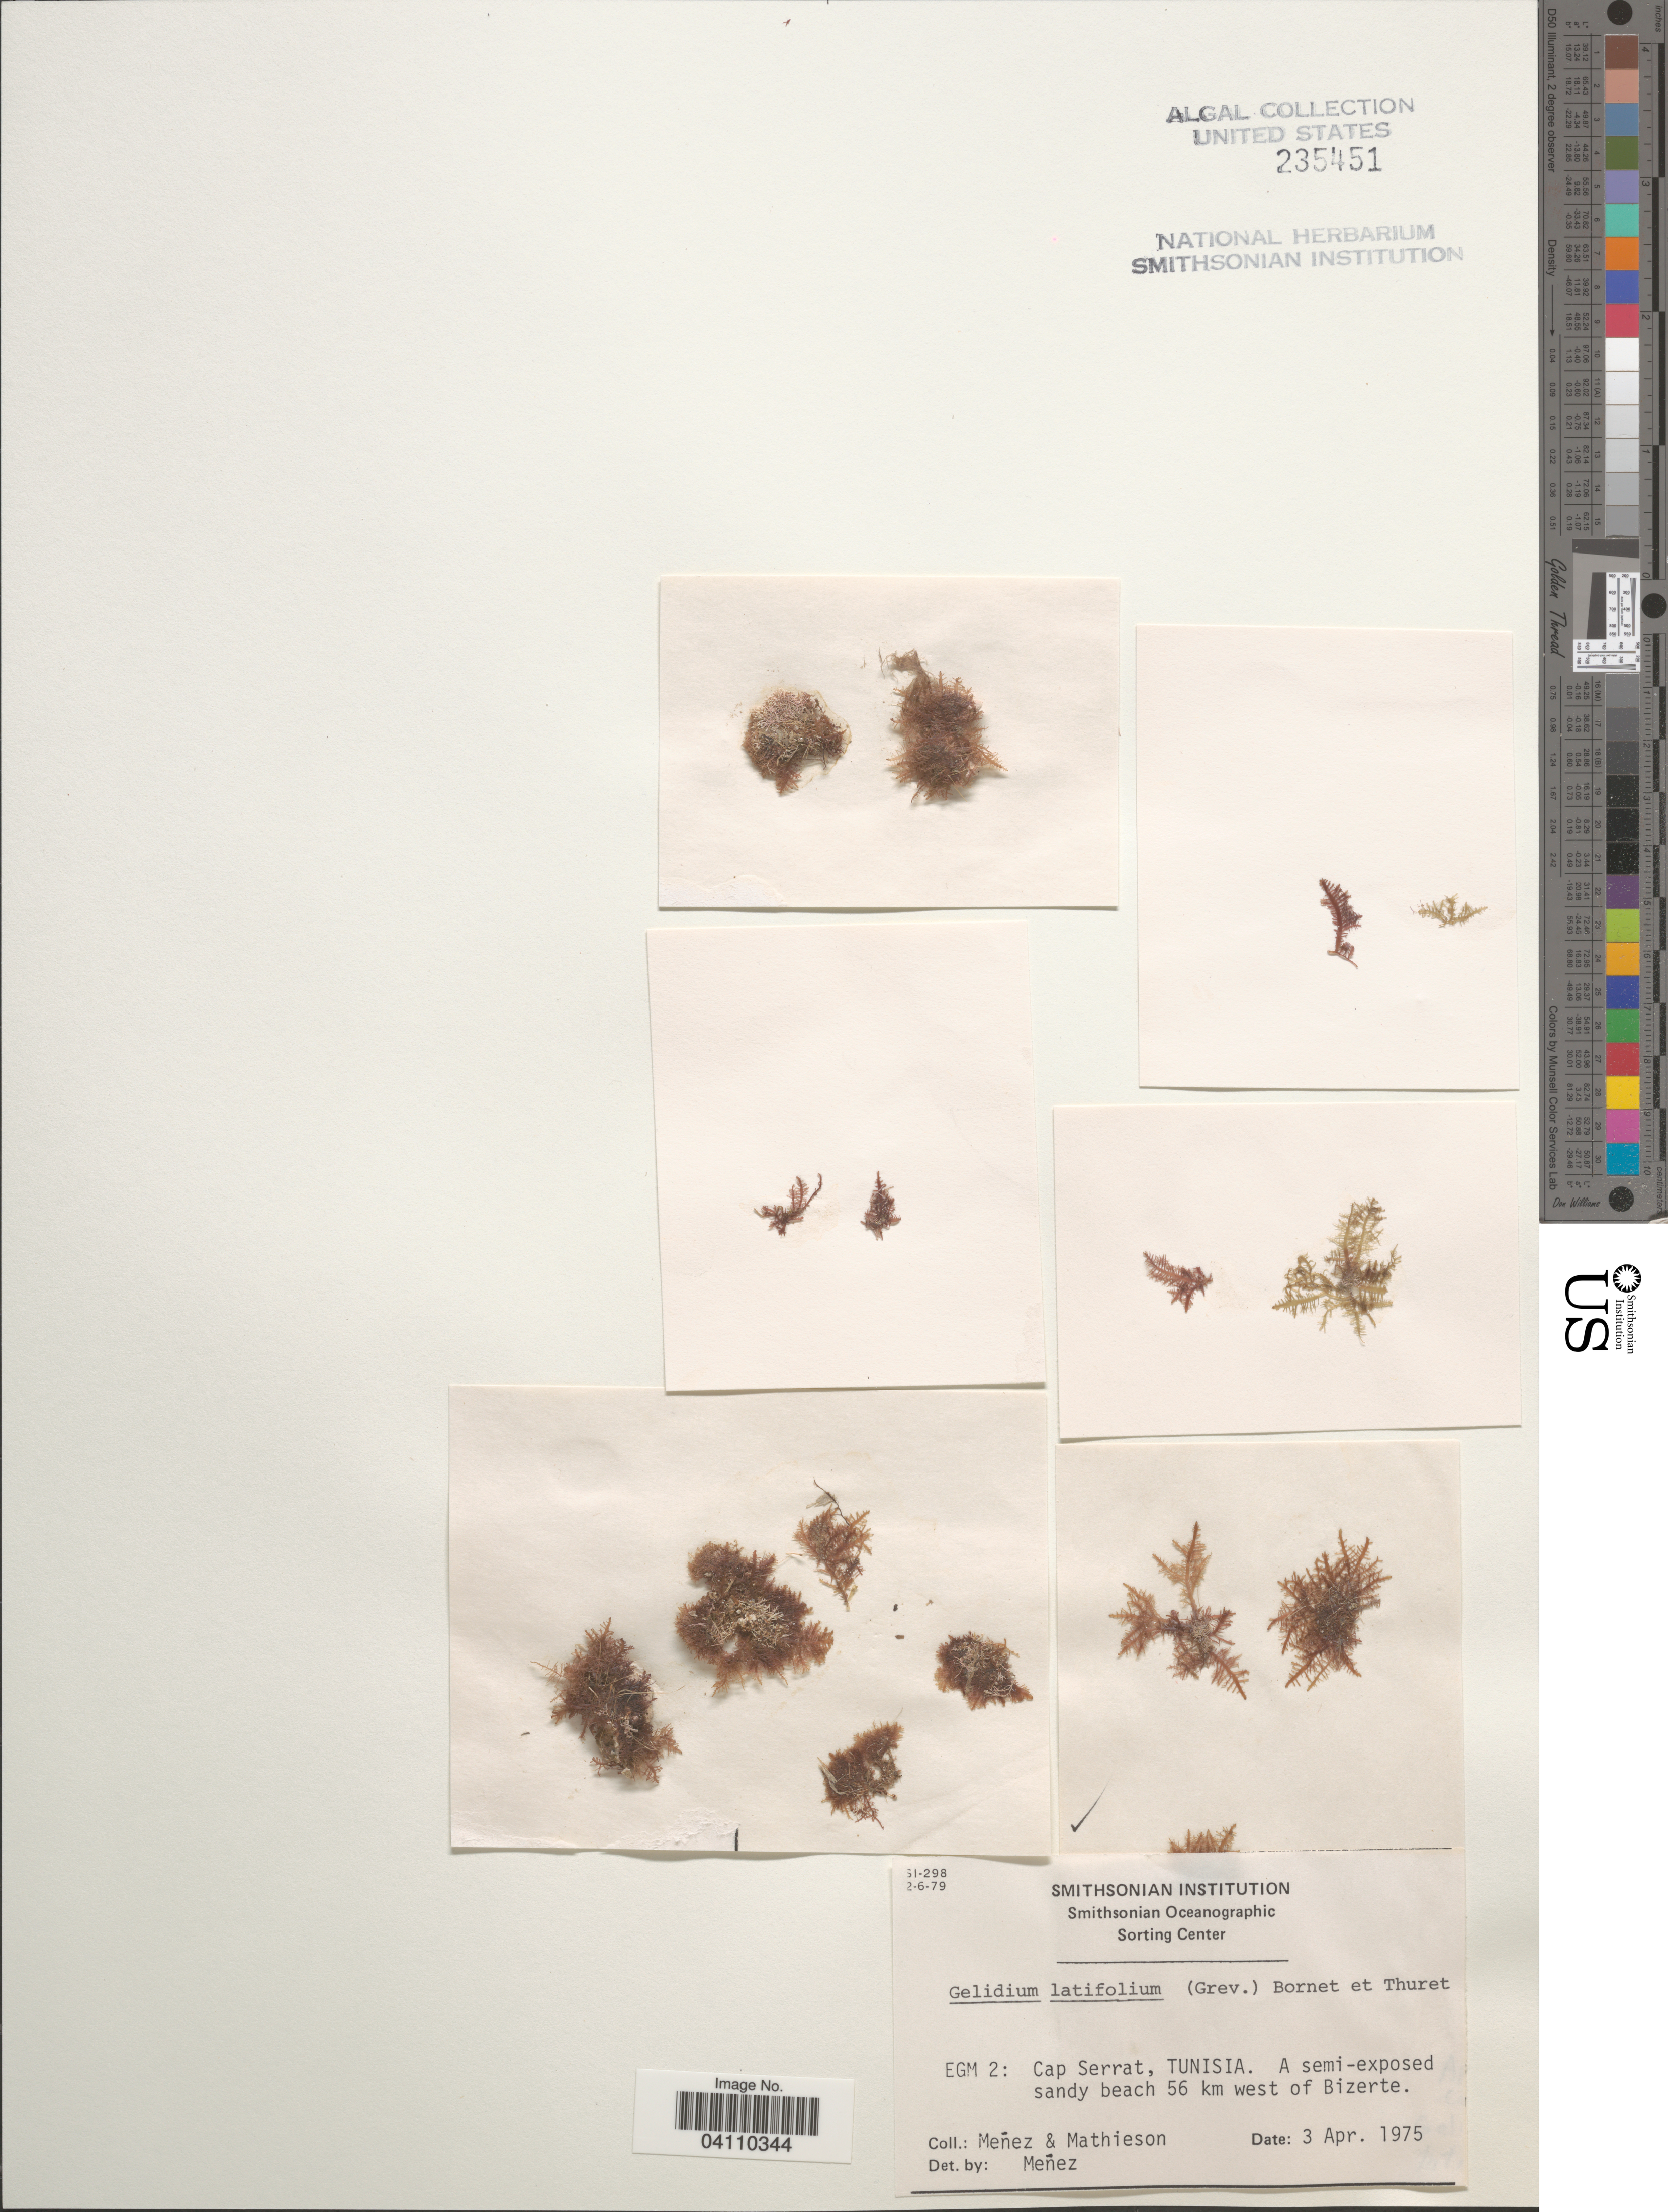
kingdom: Plantae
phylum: Rhodophyta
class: Florideophyceae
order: Gelidiales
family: Gelidiaceae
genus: Gelidium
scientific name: Gelidium spinosum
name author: (S.G. Gmel.) P.C. Silva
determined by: Algae name updating Project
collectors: Menez & Mathieson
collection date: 1975-04-03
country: Tunisia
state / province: Bizerte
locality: EGM 2: Cap Serrat. Beach 56 km west of Bizerte.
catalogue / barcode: US 235451